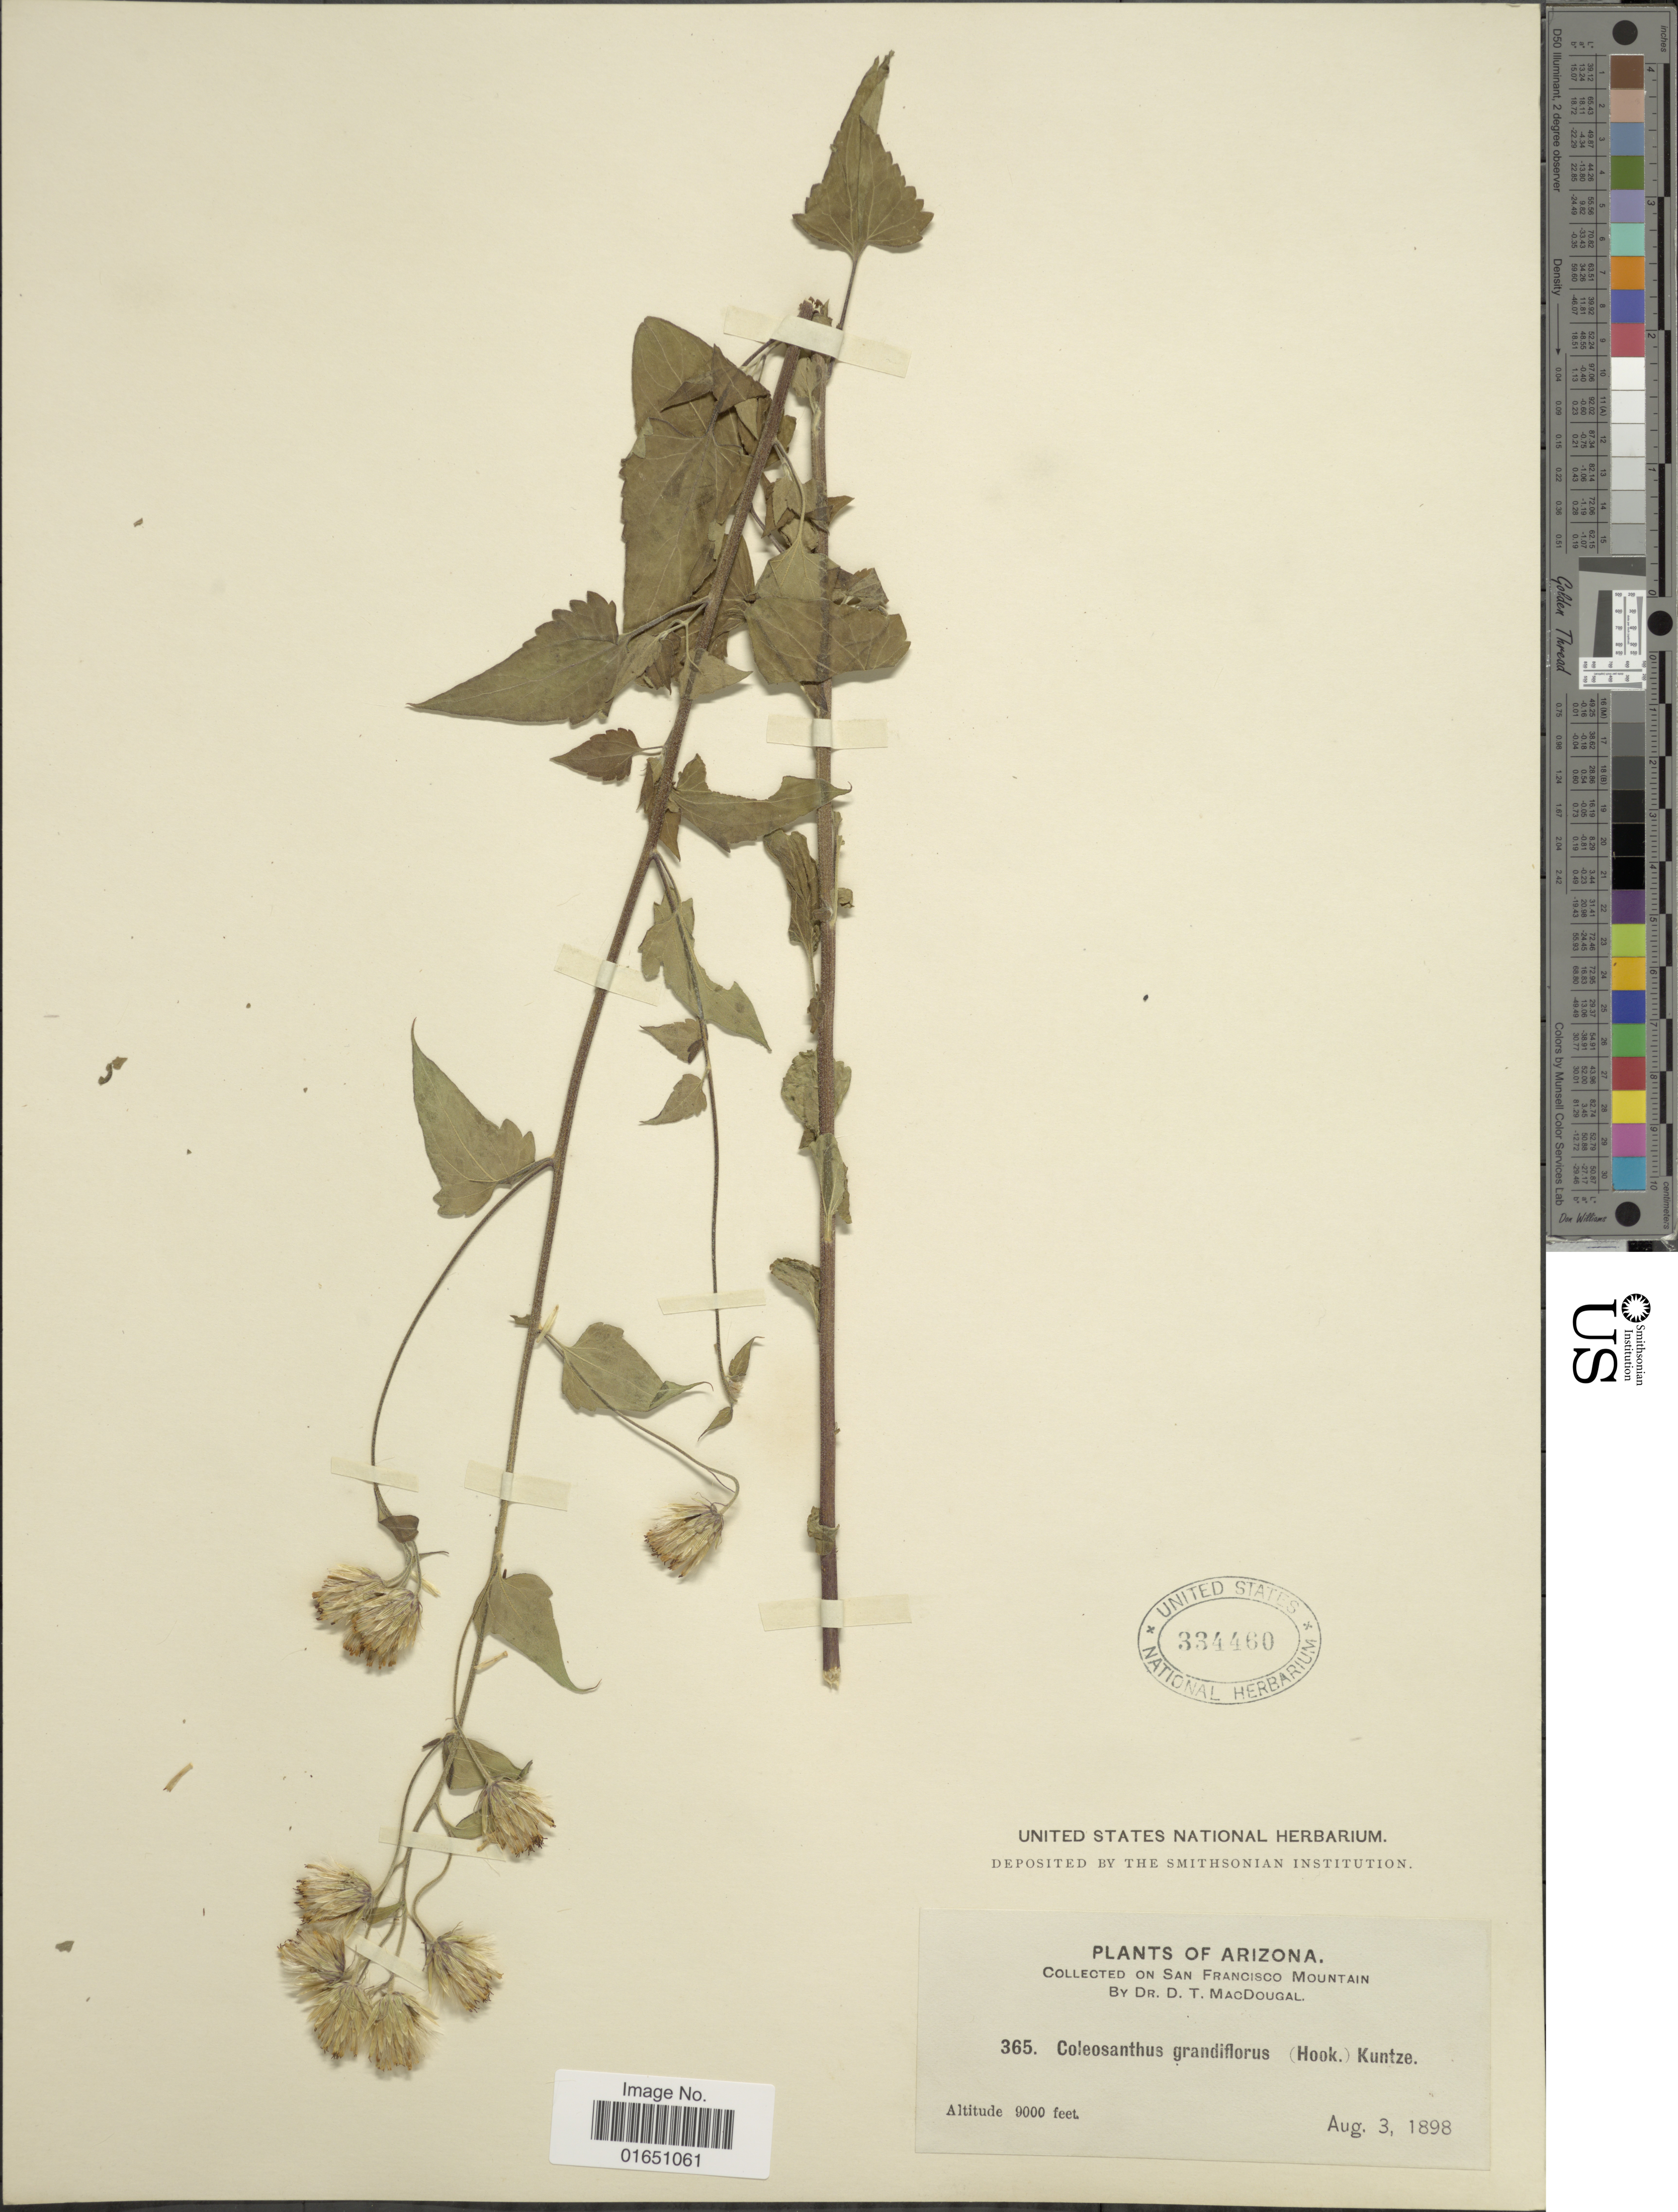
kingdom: Plantae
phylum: Tracheophyta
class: Magnoliopsida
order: Asterales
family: Asteraceae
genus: Brickellia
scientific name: Brickellia grandiflora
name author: (Hook.) Nutt.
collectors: D. T. MacDougal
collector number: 365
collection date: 1898-08-03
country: United States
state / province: Arizona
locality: On San Francisco Mountain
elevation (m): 2743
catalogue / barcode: US 334460